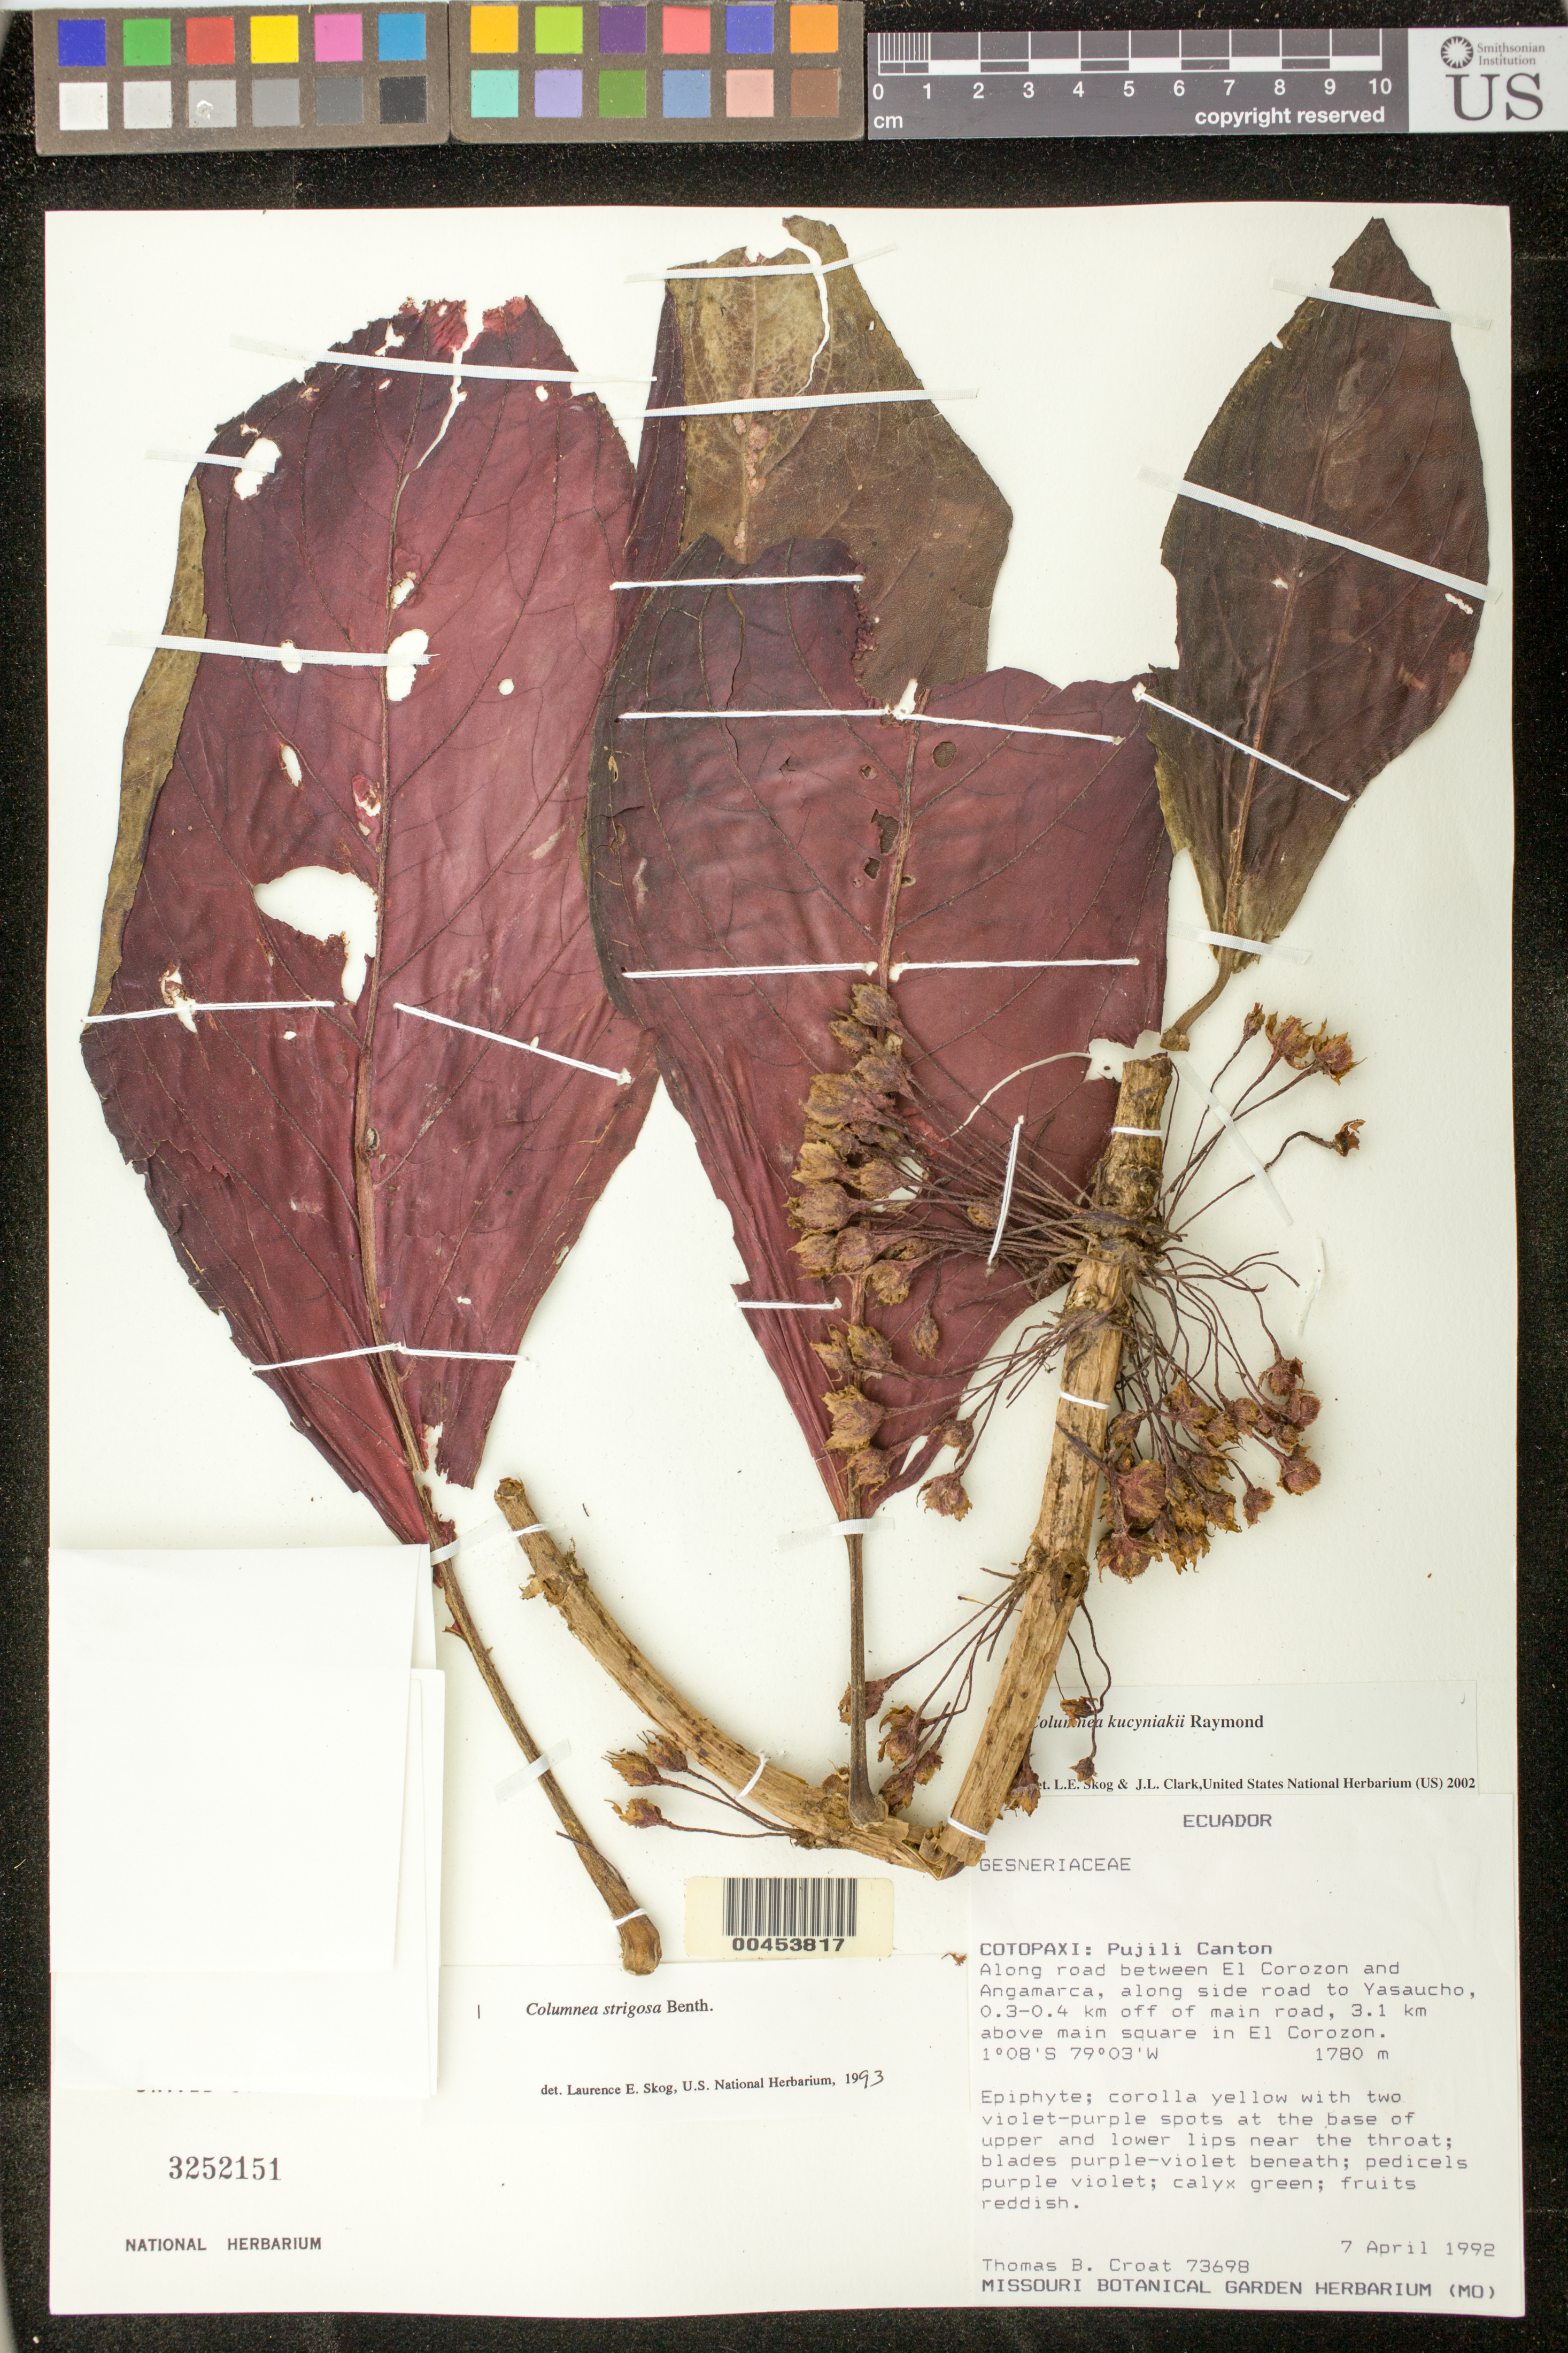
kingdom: Plantae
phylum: Tracheophyta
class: Magnoliopsida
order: Lamiales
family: Gesneriaceae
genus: Columnea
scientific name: Columnea kucyniakii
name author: Raymond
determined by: Clark, J. L.; Skog, Laurence E.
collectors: T. B. Croat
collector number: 73698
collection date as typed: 07 Apr 1992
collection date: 1992-04-07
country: Ecuador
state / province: Cotopaxi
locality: Pujili Cantón; along road between El Corozon and Angamarca, along side road to Yasaucho, 0.3-0.4 km off main road, 3.1 km above main square in El Corozon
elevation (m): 1780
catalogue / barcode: US 3252151